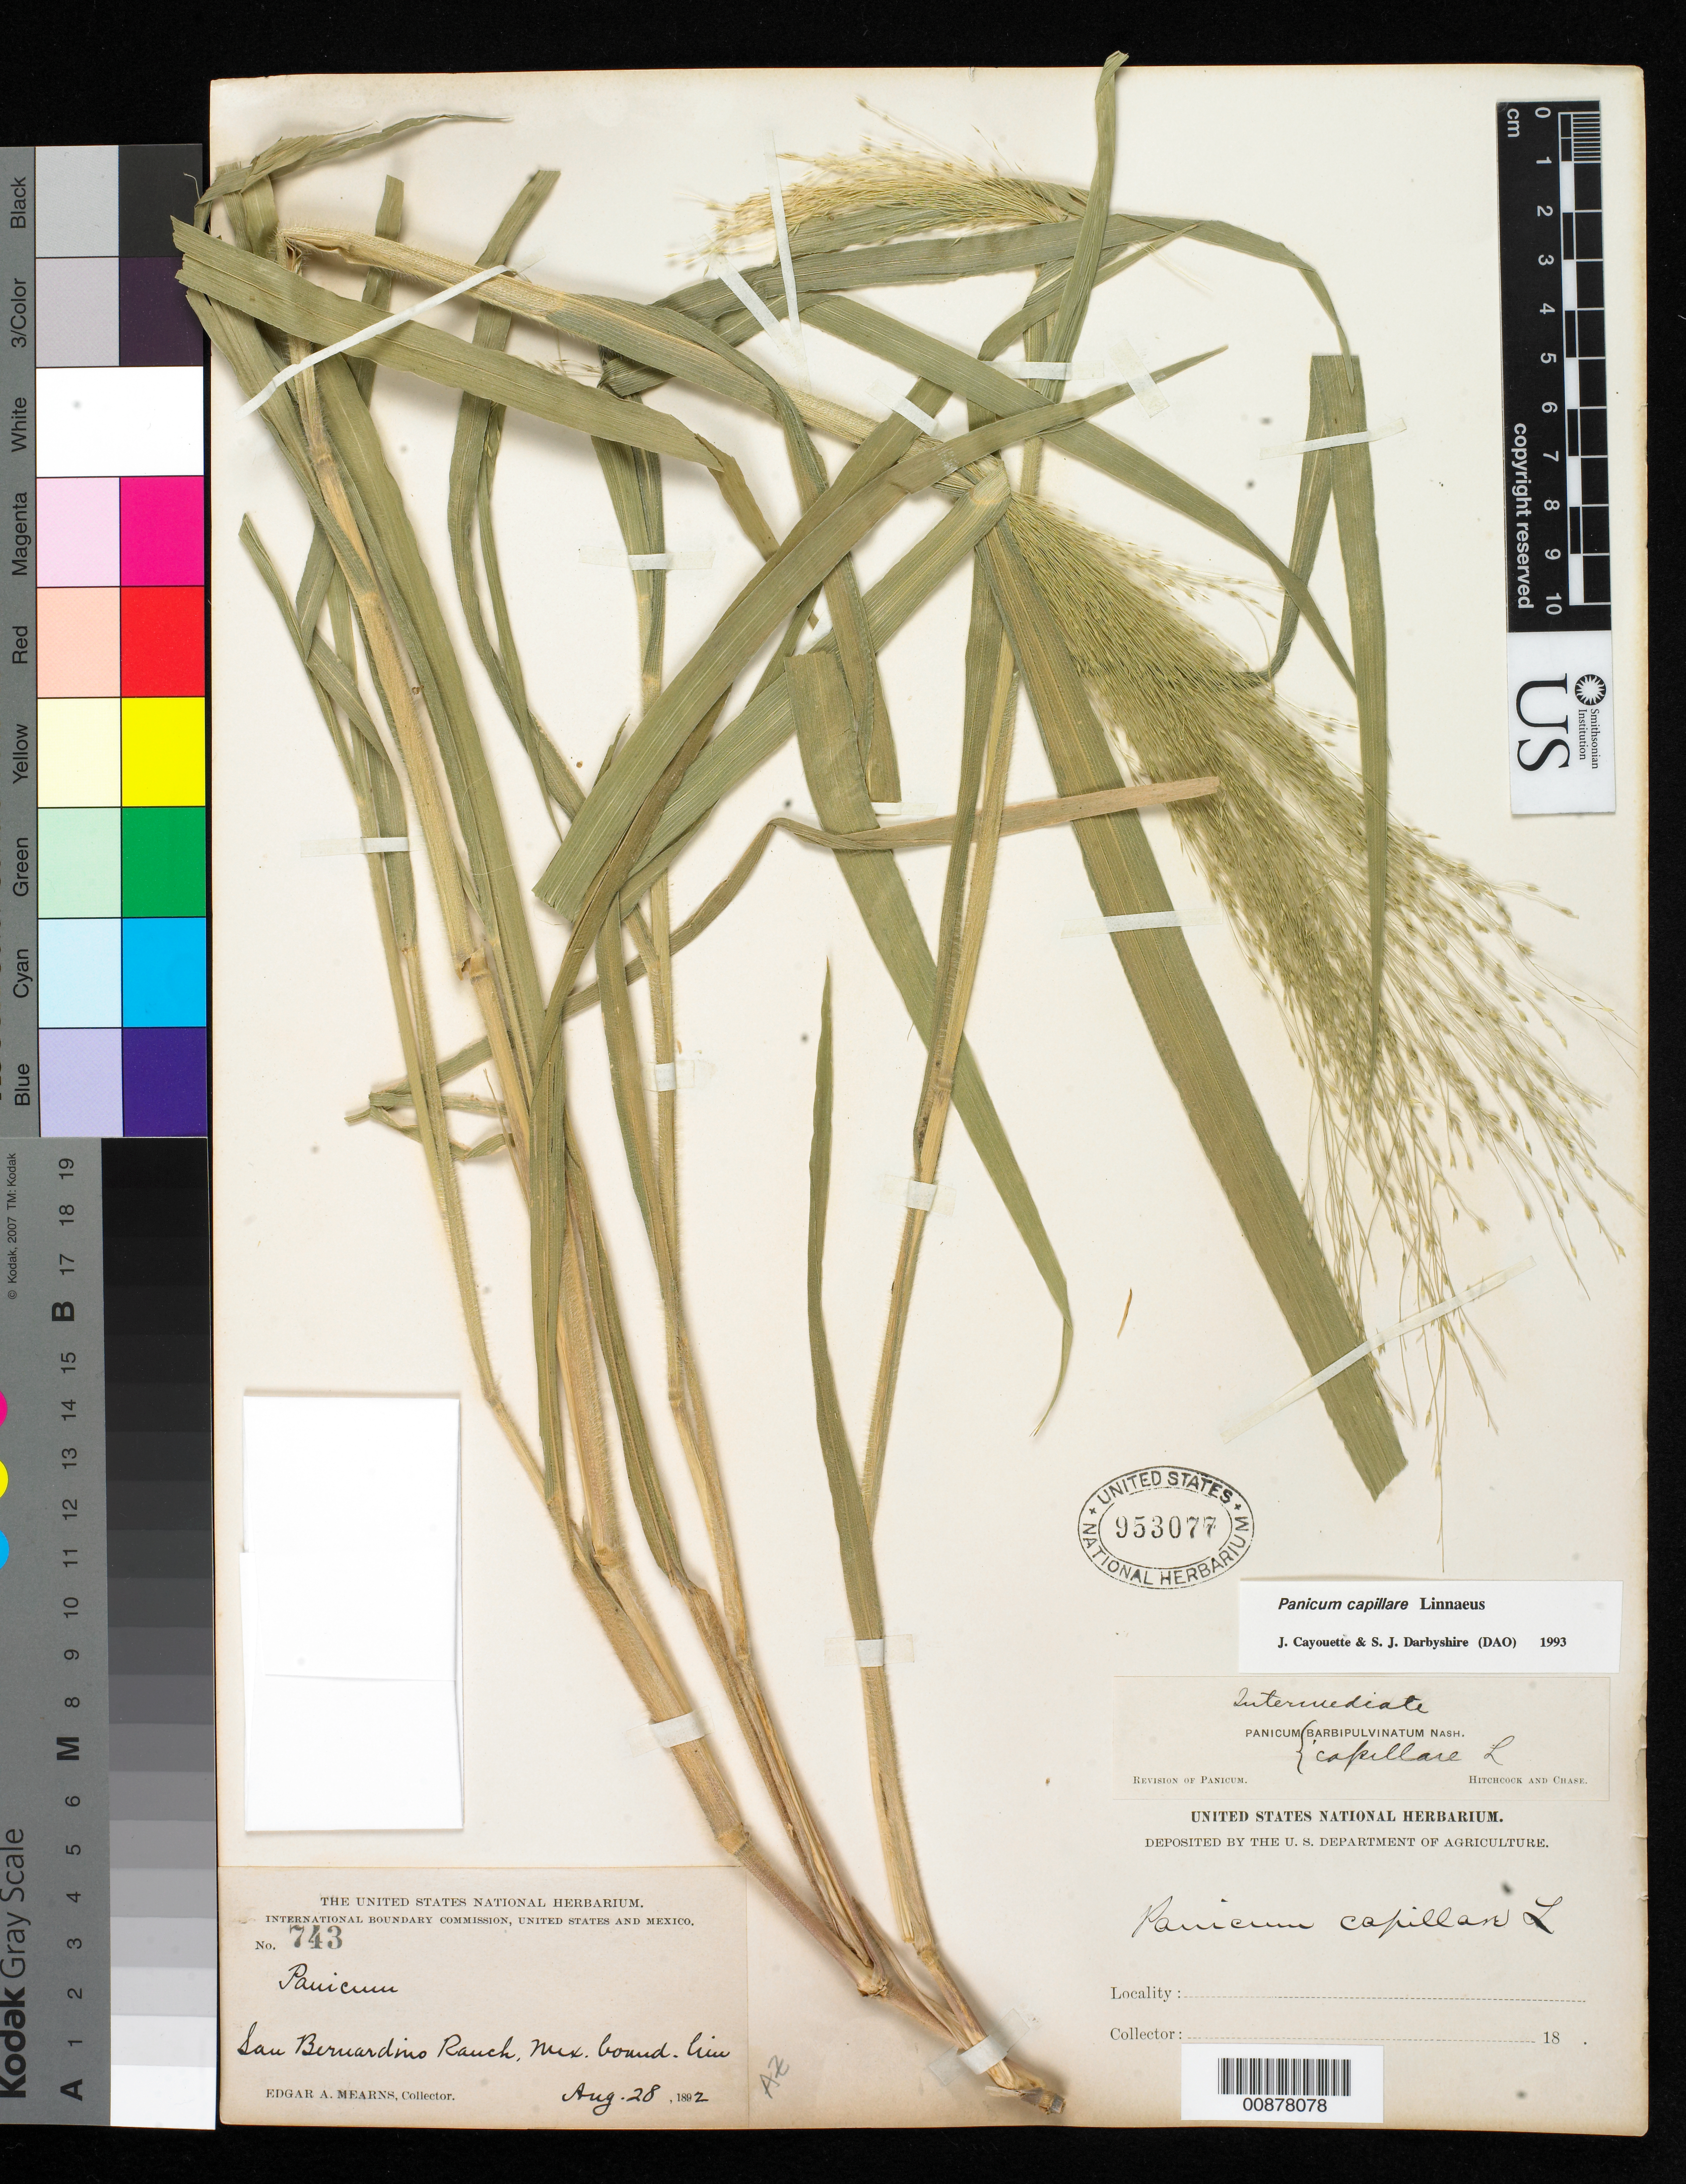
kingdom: Plantae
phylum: Tracheophyta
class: Liliopsida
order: Poales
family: Poaceae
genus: Panicum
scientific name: Panicum capillare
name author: L.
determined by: Cayouette, Jacques; Darbyshire, S. J.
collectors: E. A. Mearns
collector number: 743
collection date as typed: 28 Aug 1892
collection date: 1892-08-28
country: United States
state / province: Arizona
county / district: Cochise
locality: San Bernardino Ranch, Mexican Boundary Line.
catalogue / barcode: US 953077